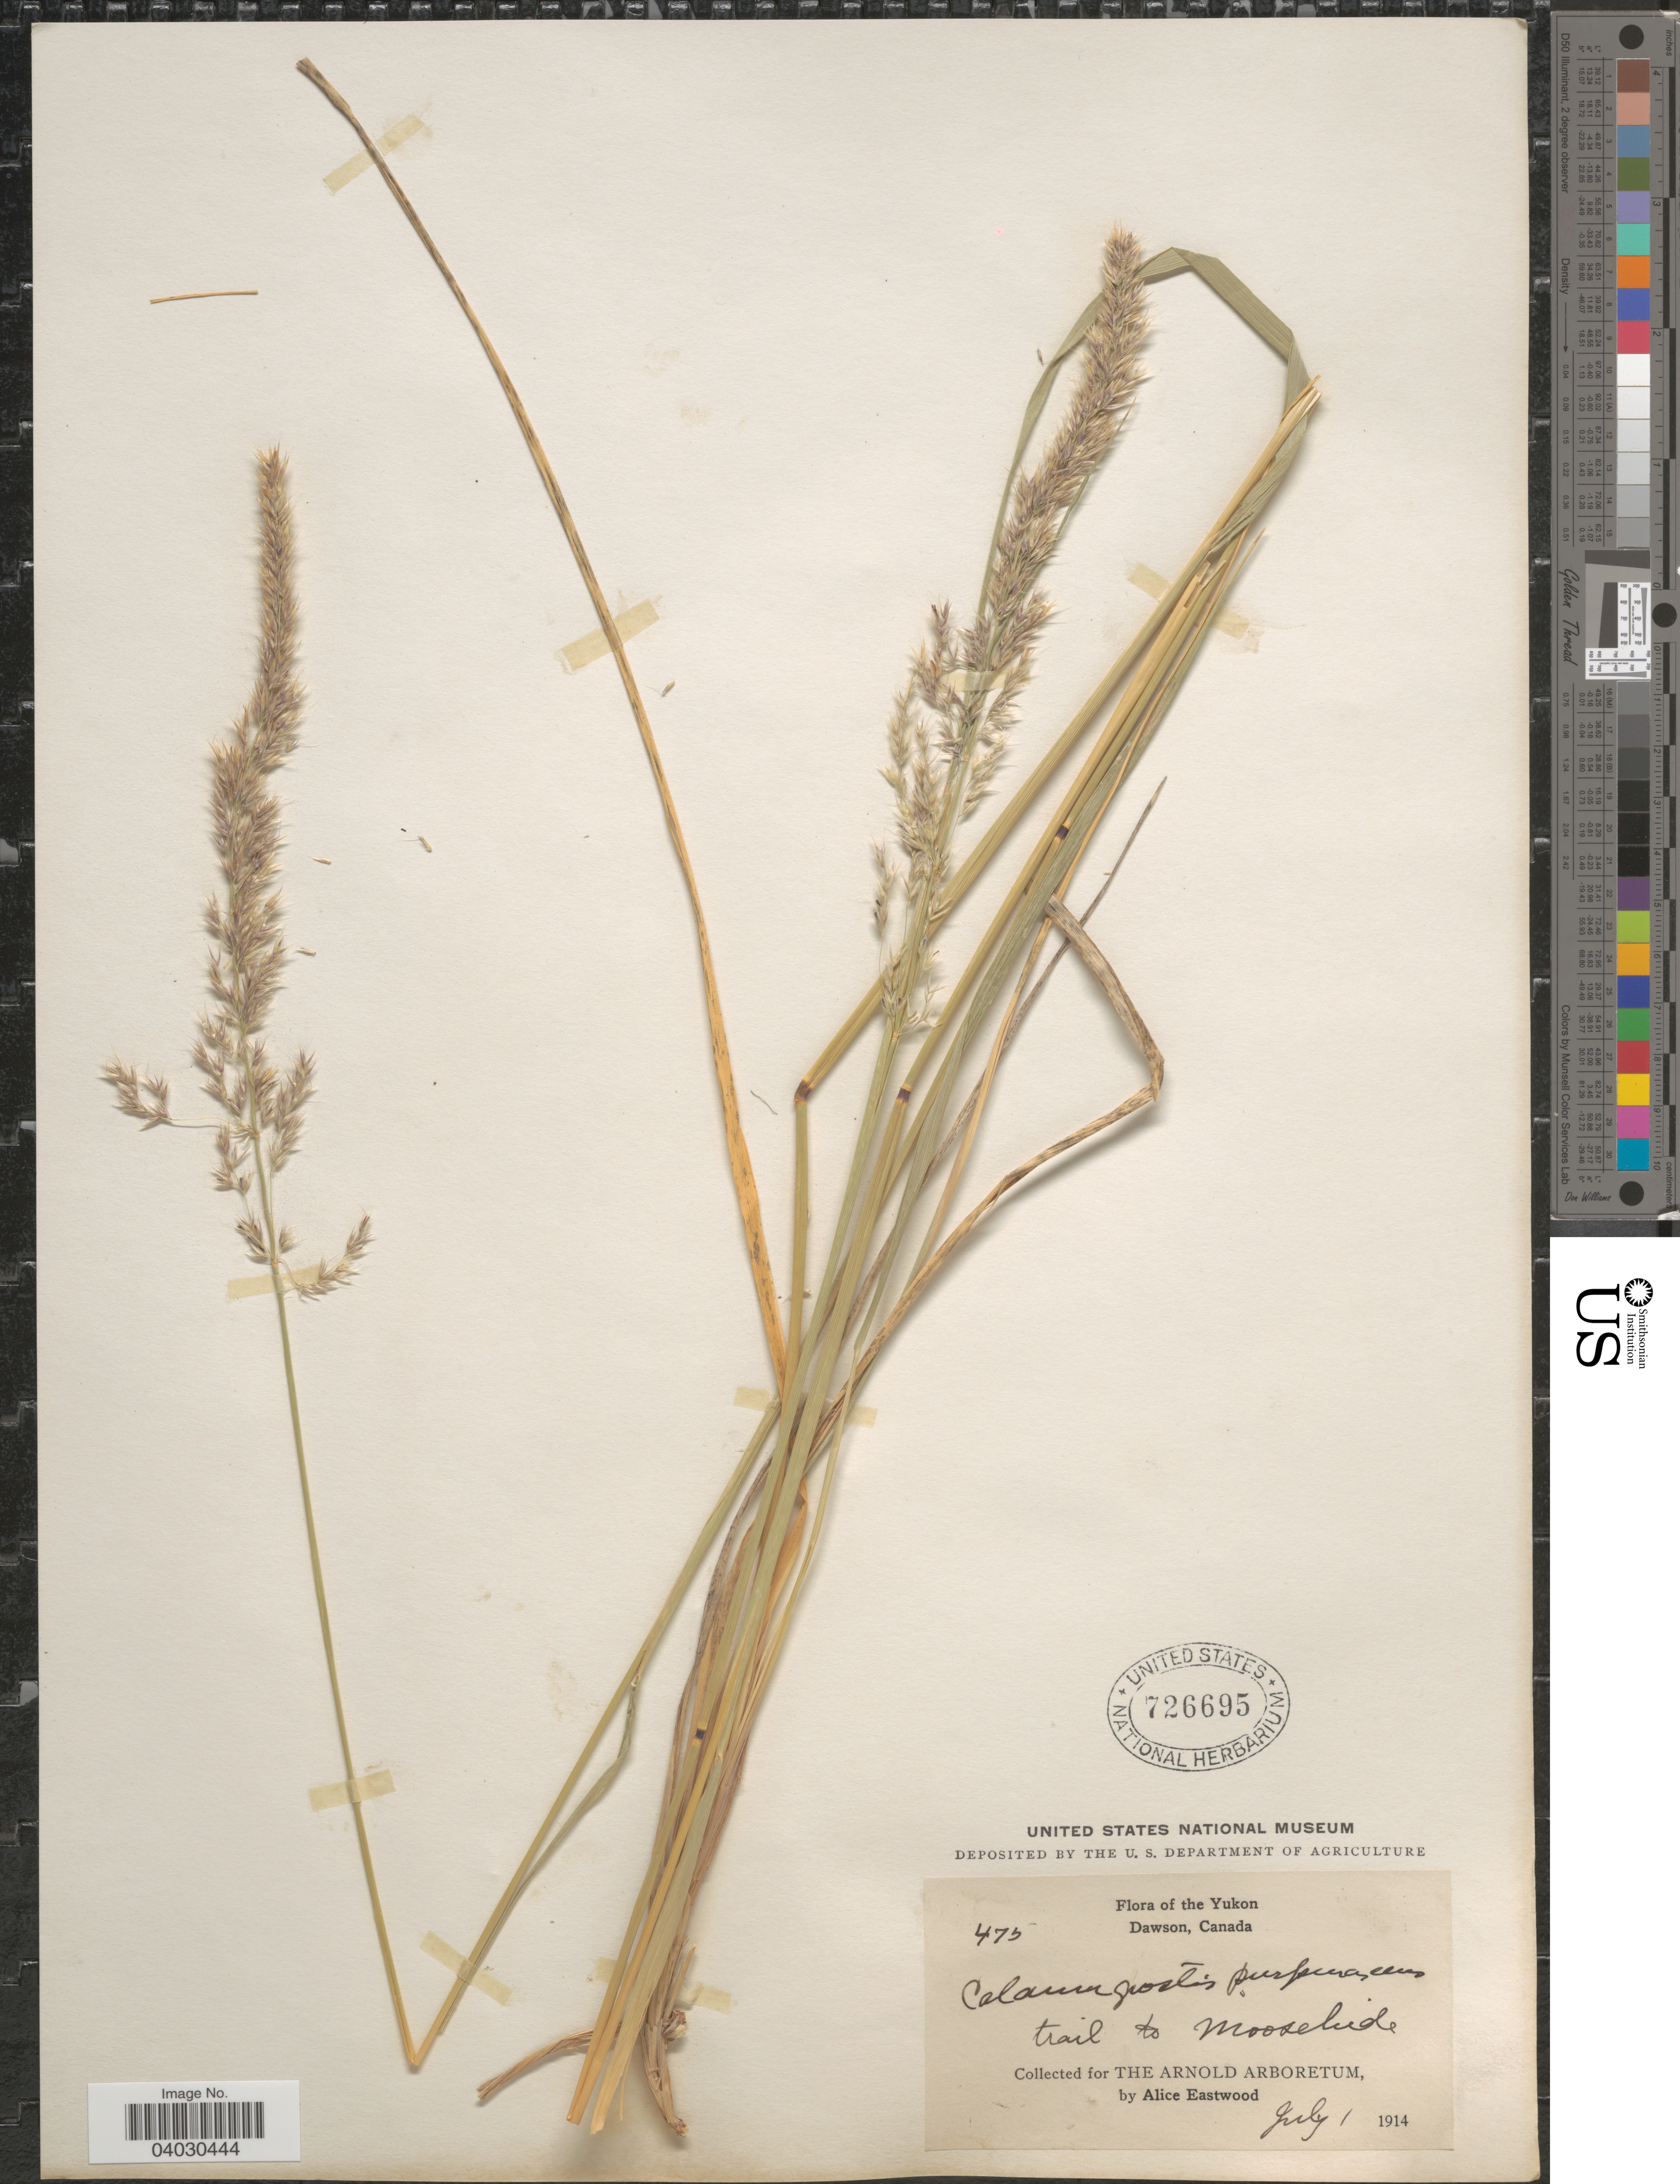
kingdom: Plantae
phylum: Tracheophyta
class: Liliopsida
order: Poales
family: Poaceae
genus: Calamagrostis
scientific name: Calamagrostis purpurascens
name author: R. Br.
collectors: A. Eastwood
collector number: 475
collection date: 1914-07-01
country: Canada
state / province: Yukon Territory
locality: Yukon. Dawson. Trail to Moosehide.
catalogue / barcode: US 726695